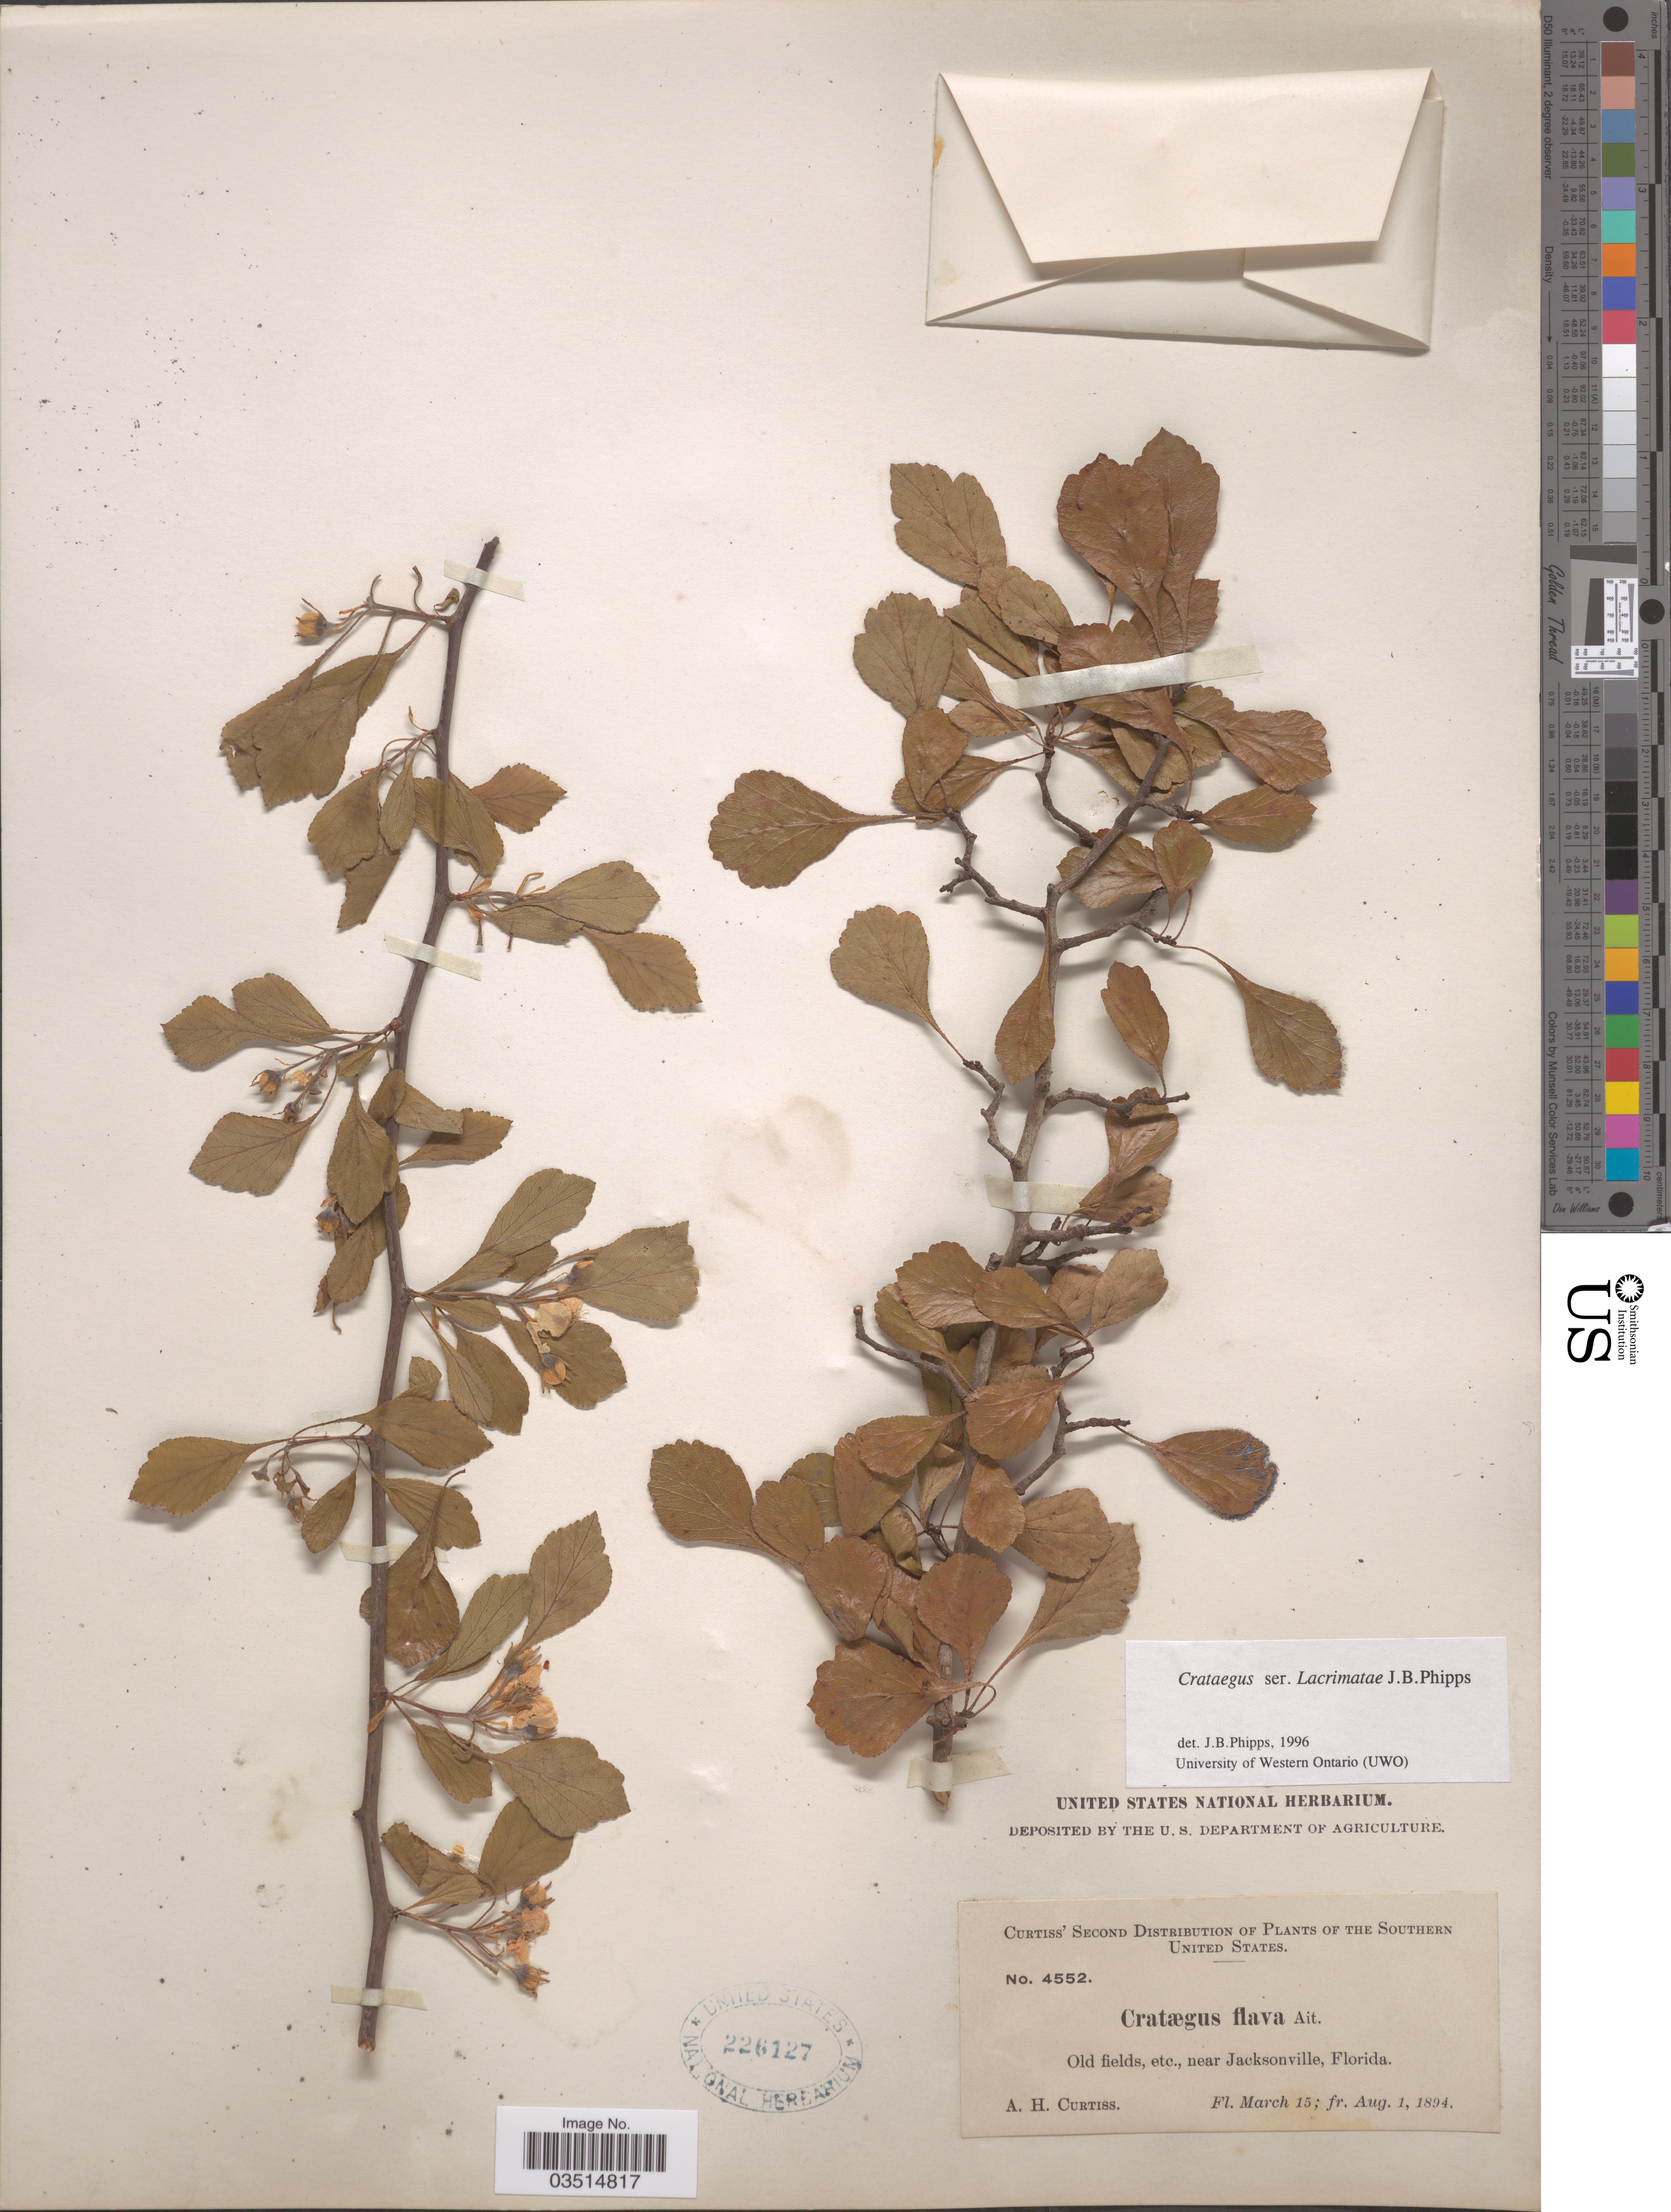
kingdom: Plantae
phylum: Tracheophyta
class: Magnoliopsida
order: Rosales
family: Rosaceae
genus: Crataegus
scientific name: Crataegus flava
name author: Aiton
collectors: A. H. Curtiss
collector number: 4552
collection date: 1894-03-15/1894-08-01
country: United States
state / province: Florida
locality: The Southern United States. Near Jacksonville.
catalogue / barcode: US 226127